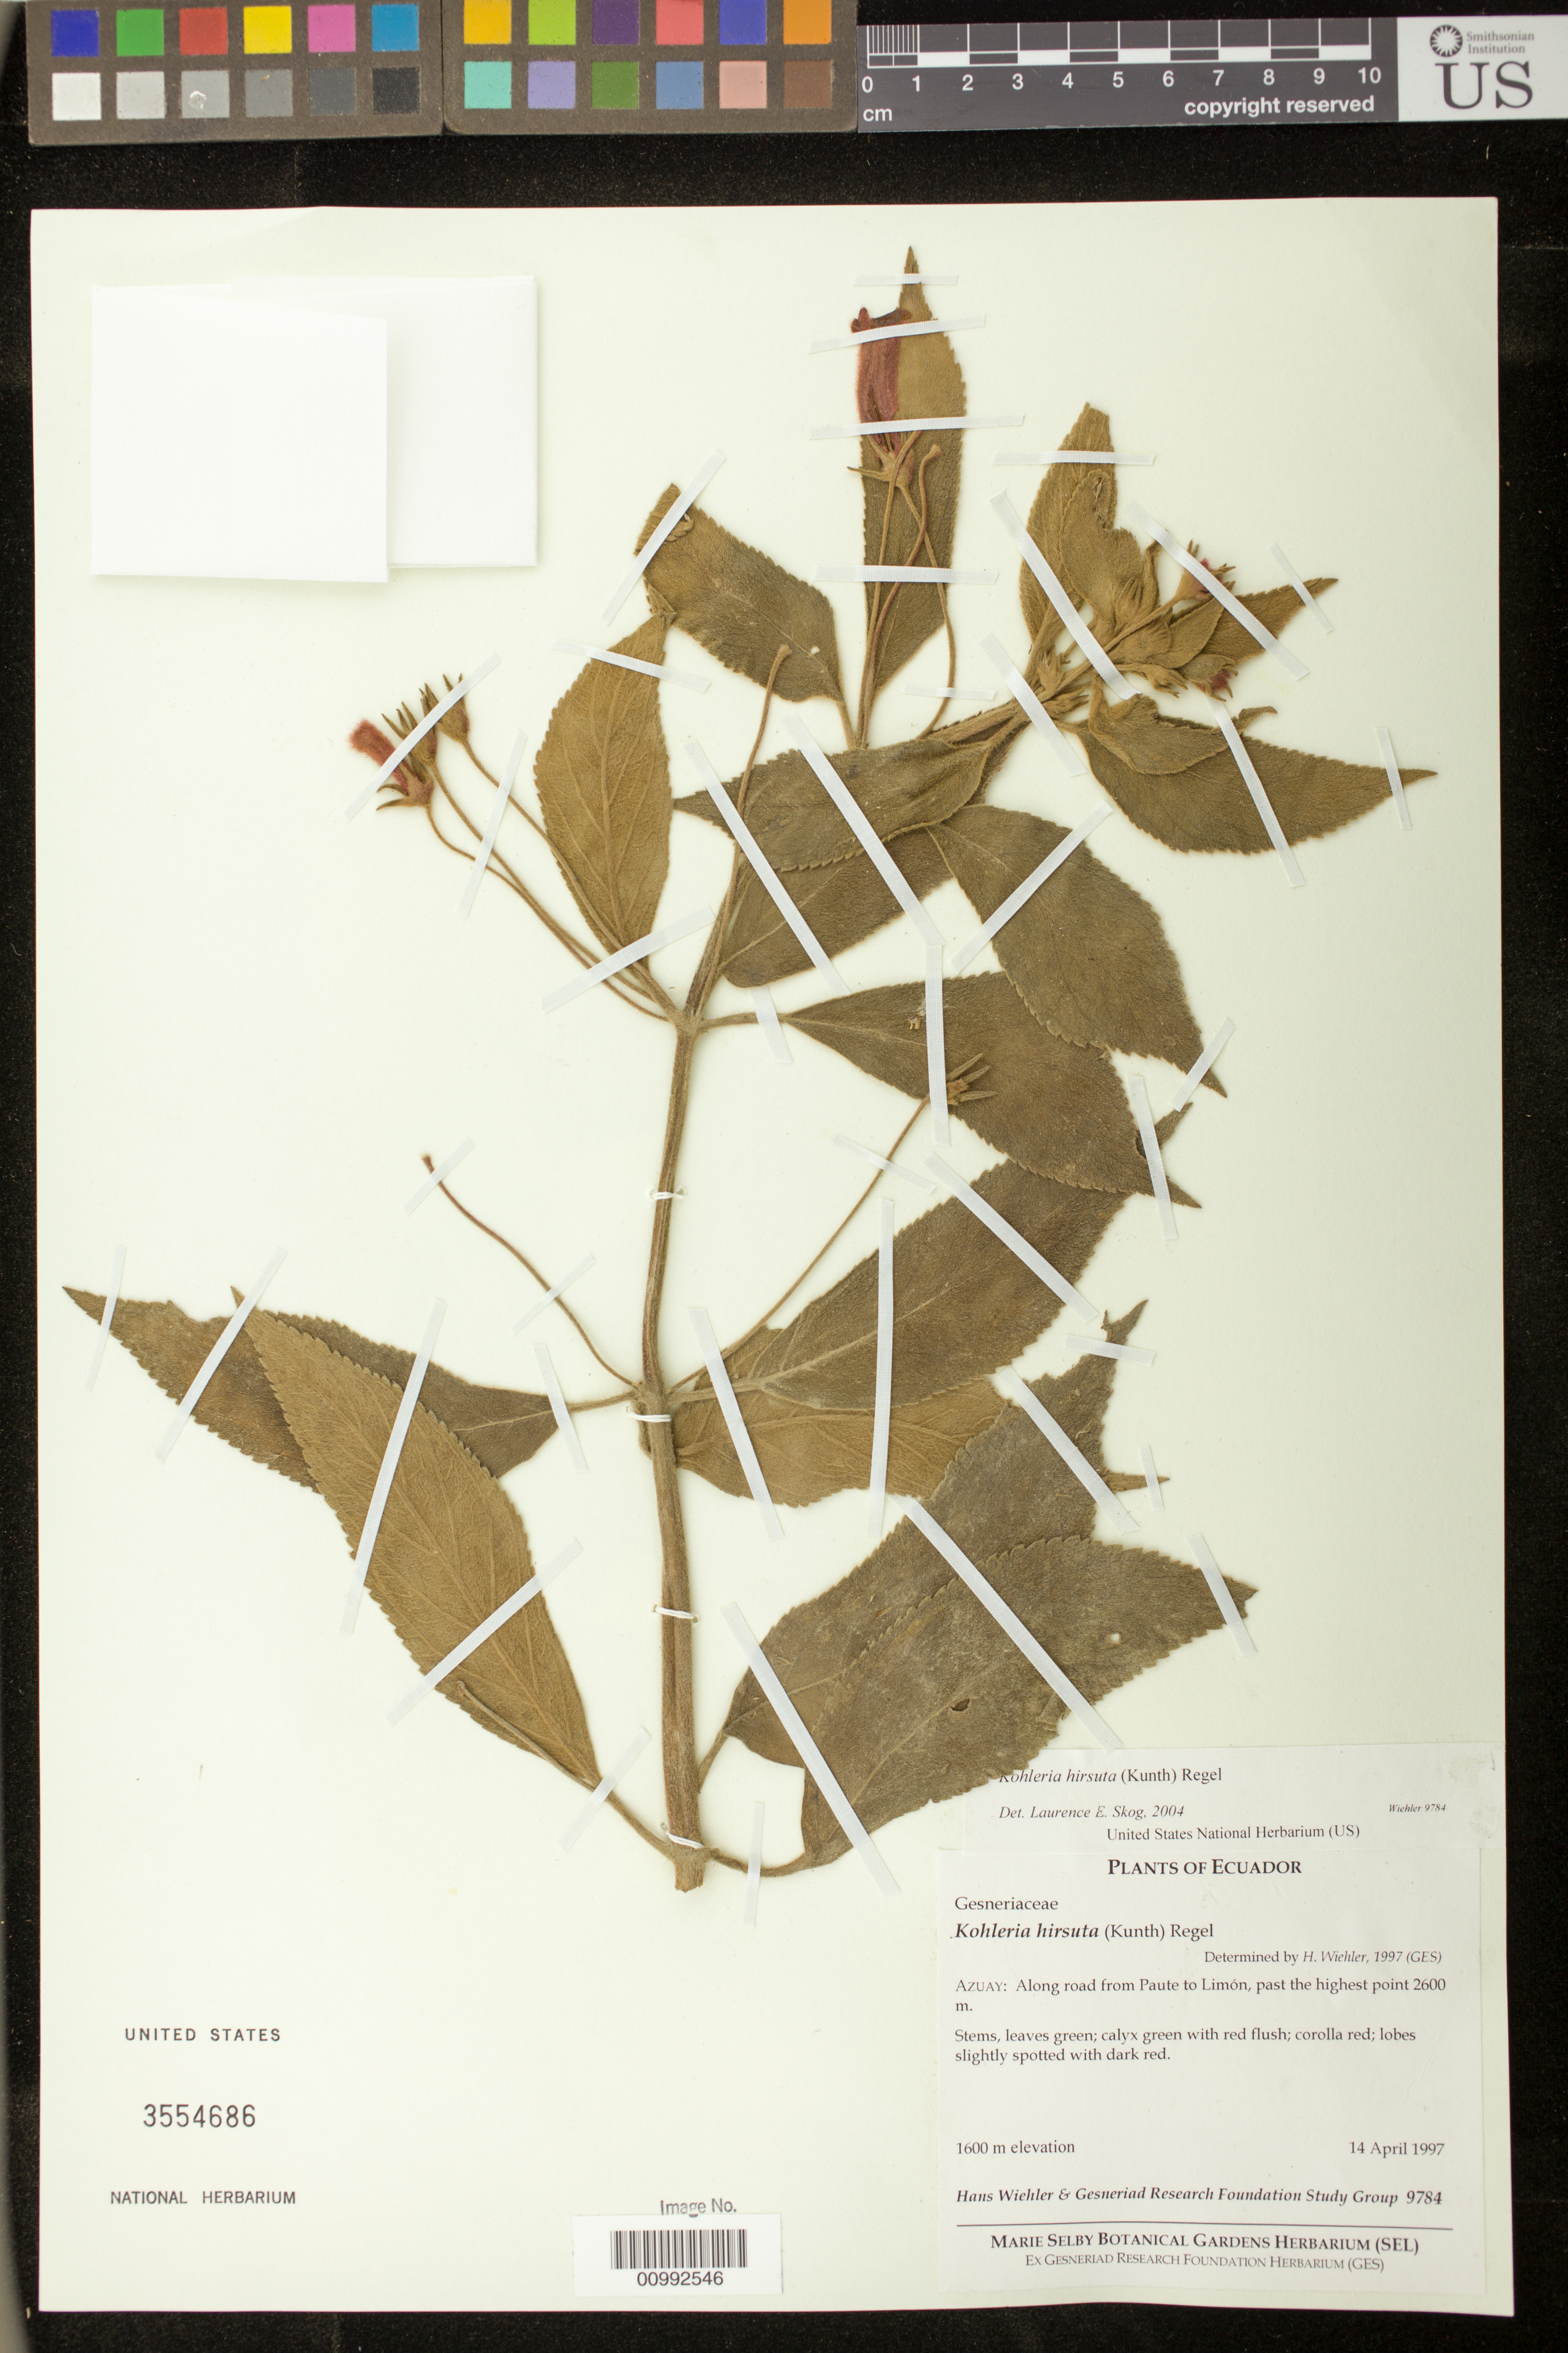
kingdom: Plantae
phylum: Tracheophyta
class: Magnoliopsida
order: Lamiales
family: Gesneriaceae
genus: Kohleria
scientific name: Kohleria hirsuta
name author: (Kunth) Regel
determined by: Skog, Laurence E.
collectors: H. J. Wiehler & GRF Study Group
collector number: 9784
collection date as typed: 14 Apr 1997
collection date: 1997-04-14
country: Ecuador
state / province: Azuay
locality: Azuay: along road from Paute to Limón, past the highest point 2600 m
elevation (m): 1600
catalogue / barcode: US 3554686